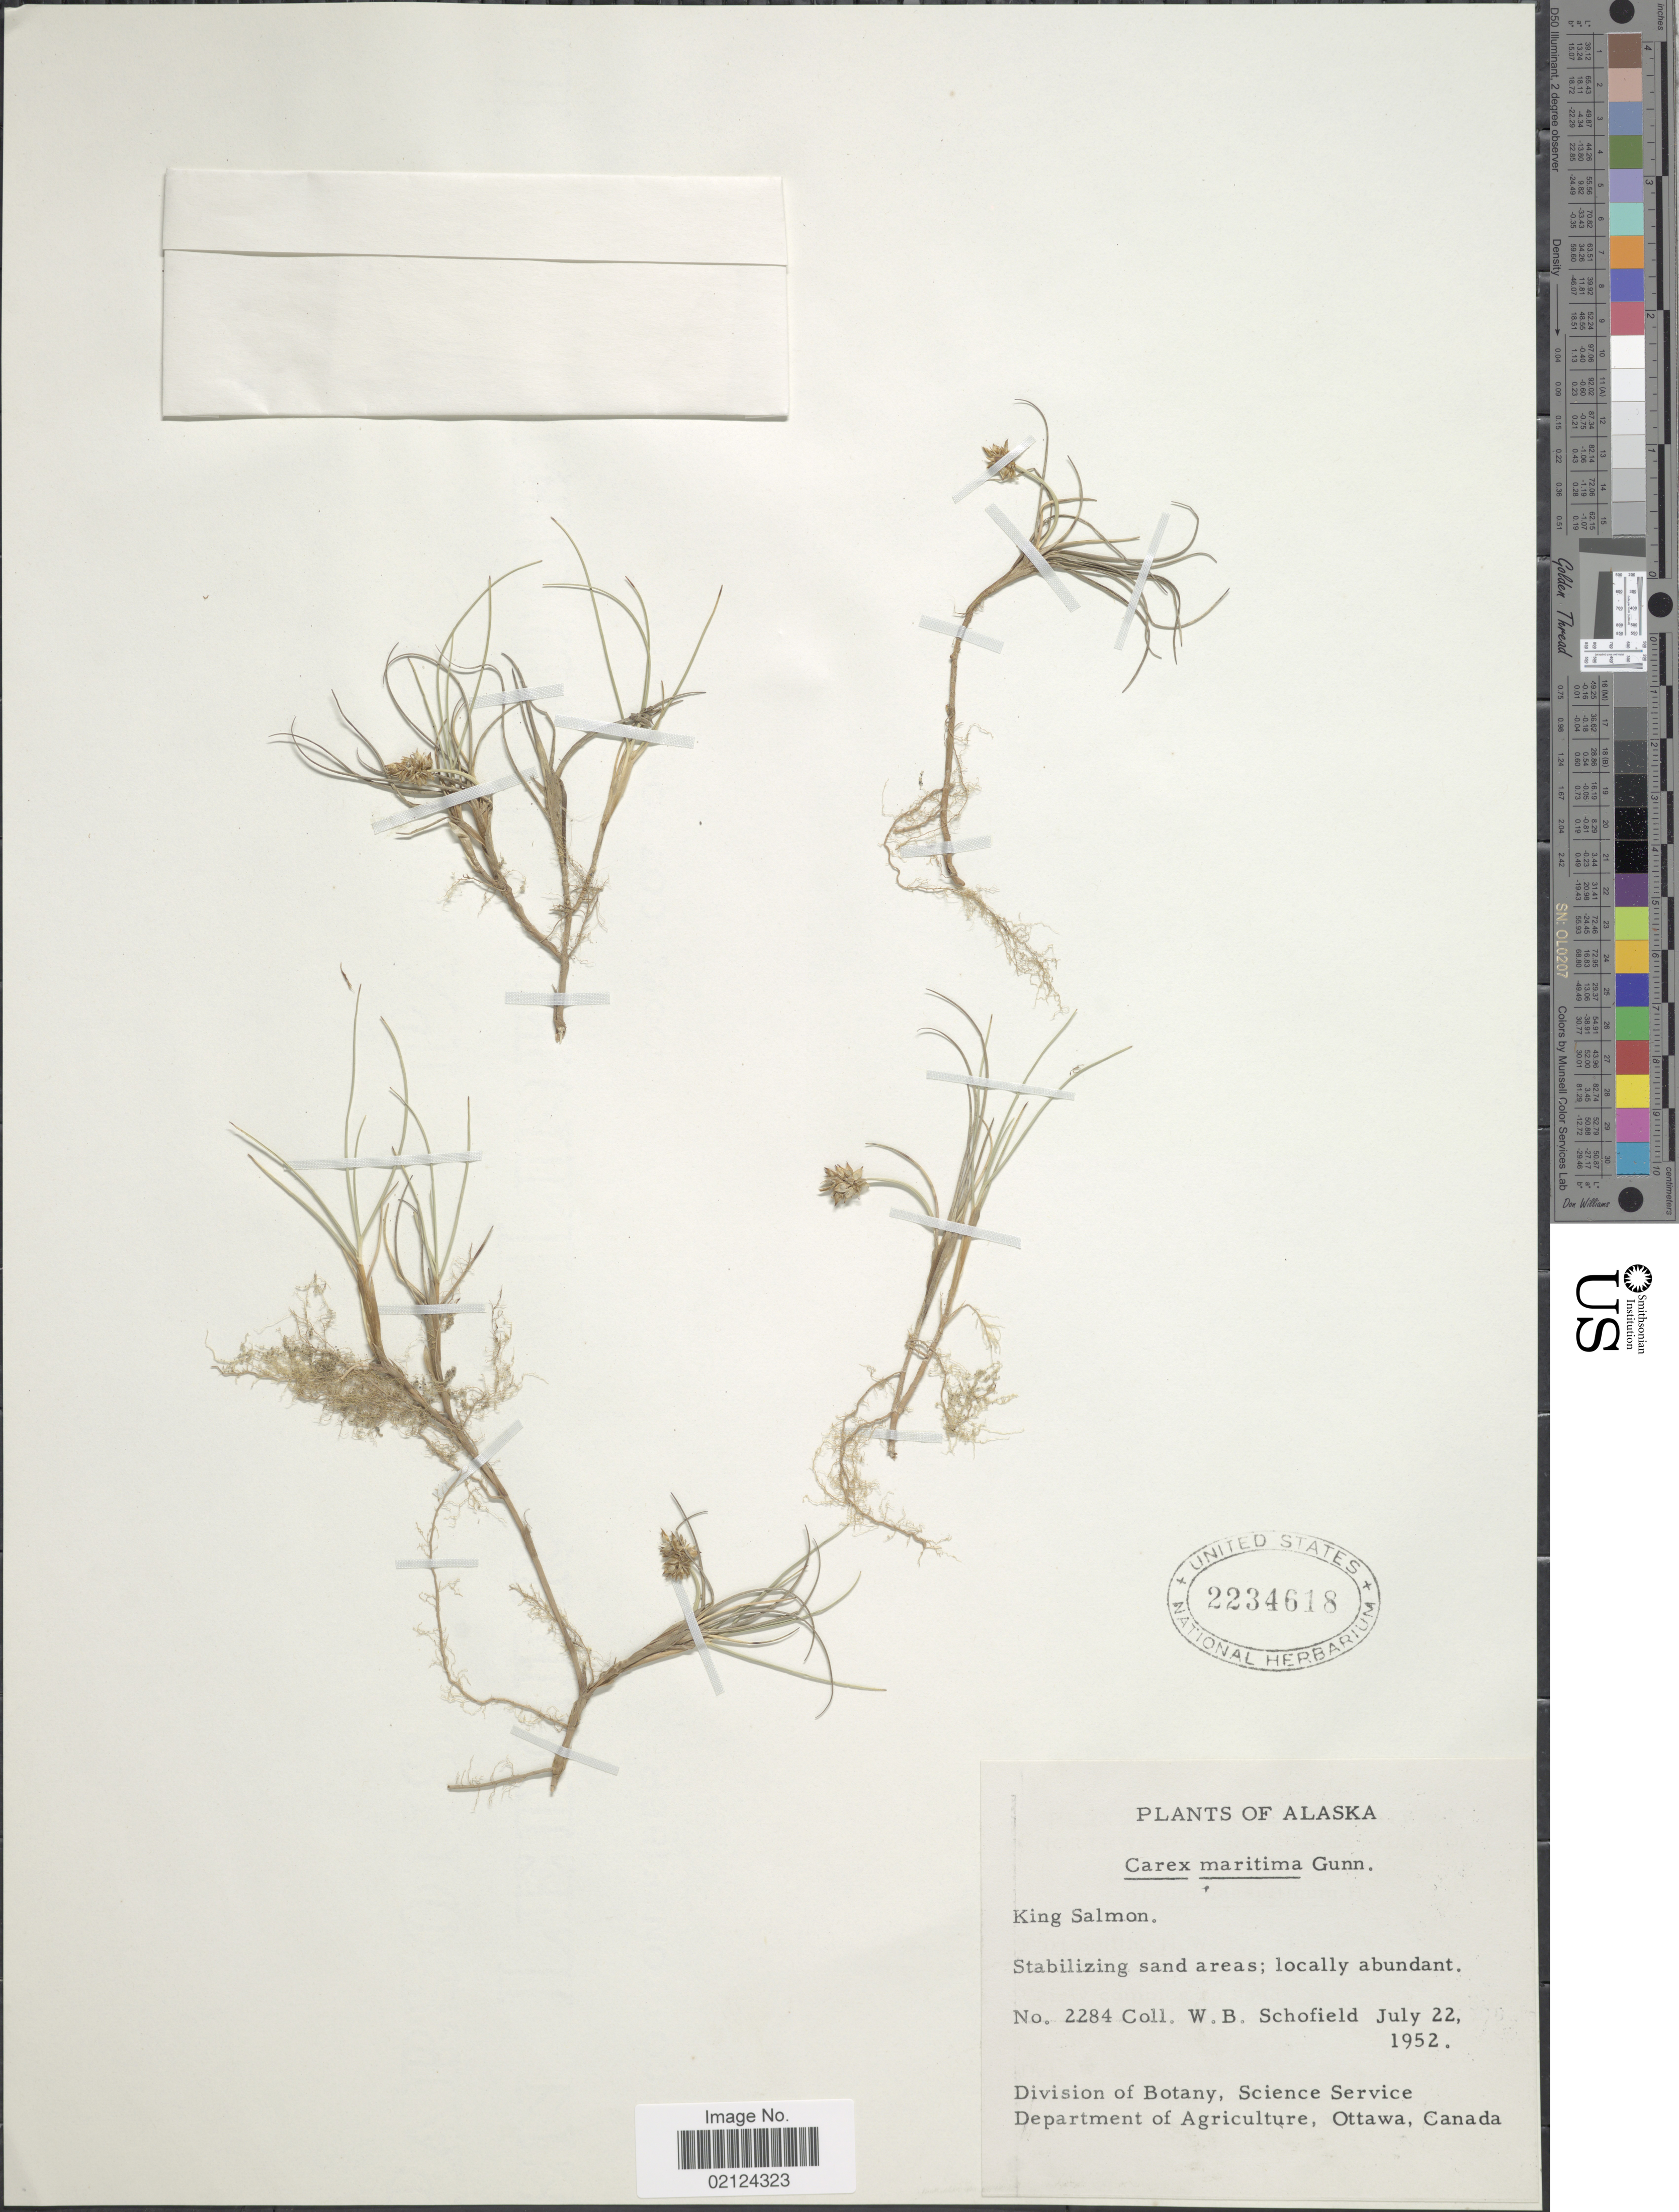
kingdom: Plantae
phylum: Tracheophyta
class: Liliopsida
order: Poales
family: Cyperaceae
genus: Carex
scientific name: Carex maritima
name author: Gunnerus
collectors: W. Schofield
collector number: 2284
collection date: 1952-07-22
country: United States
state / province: Alaska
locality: King Salmon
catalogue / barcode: US 2234618